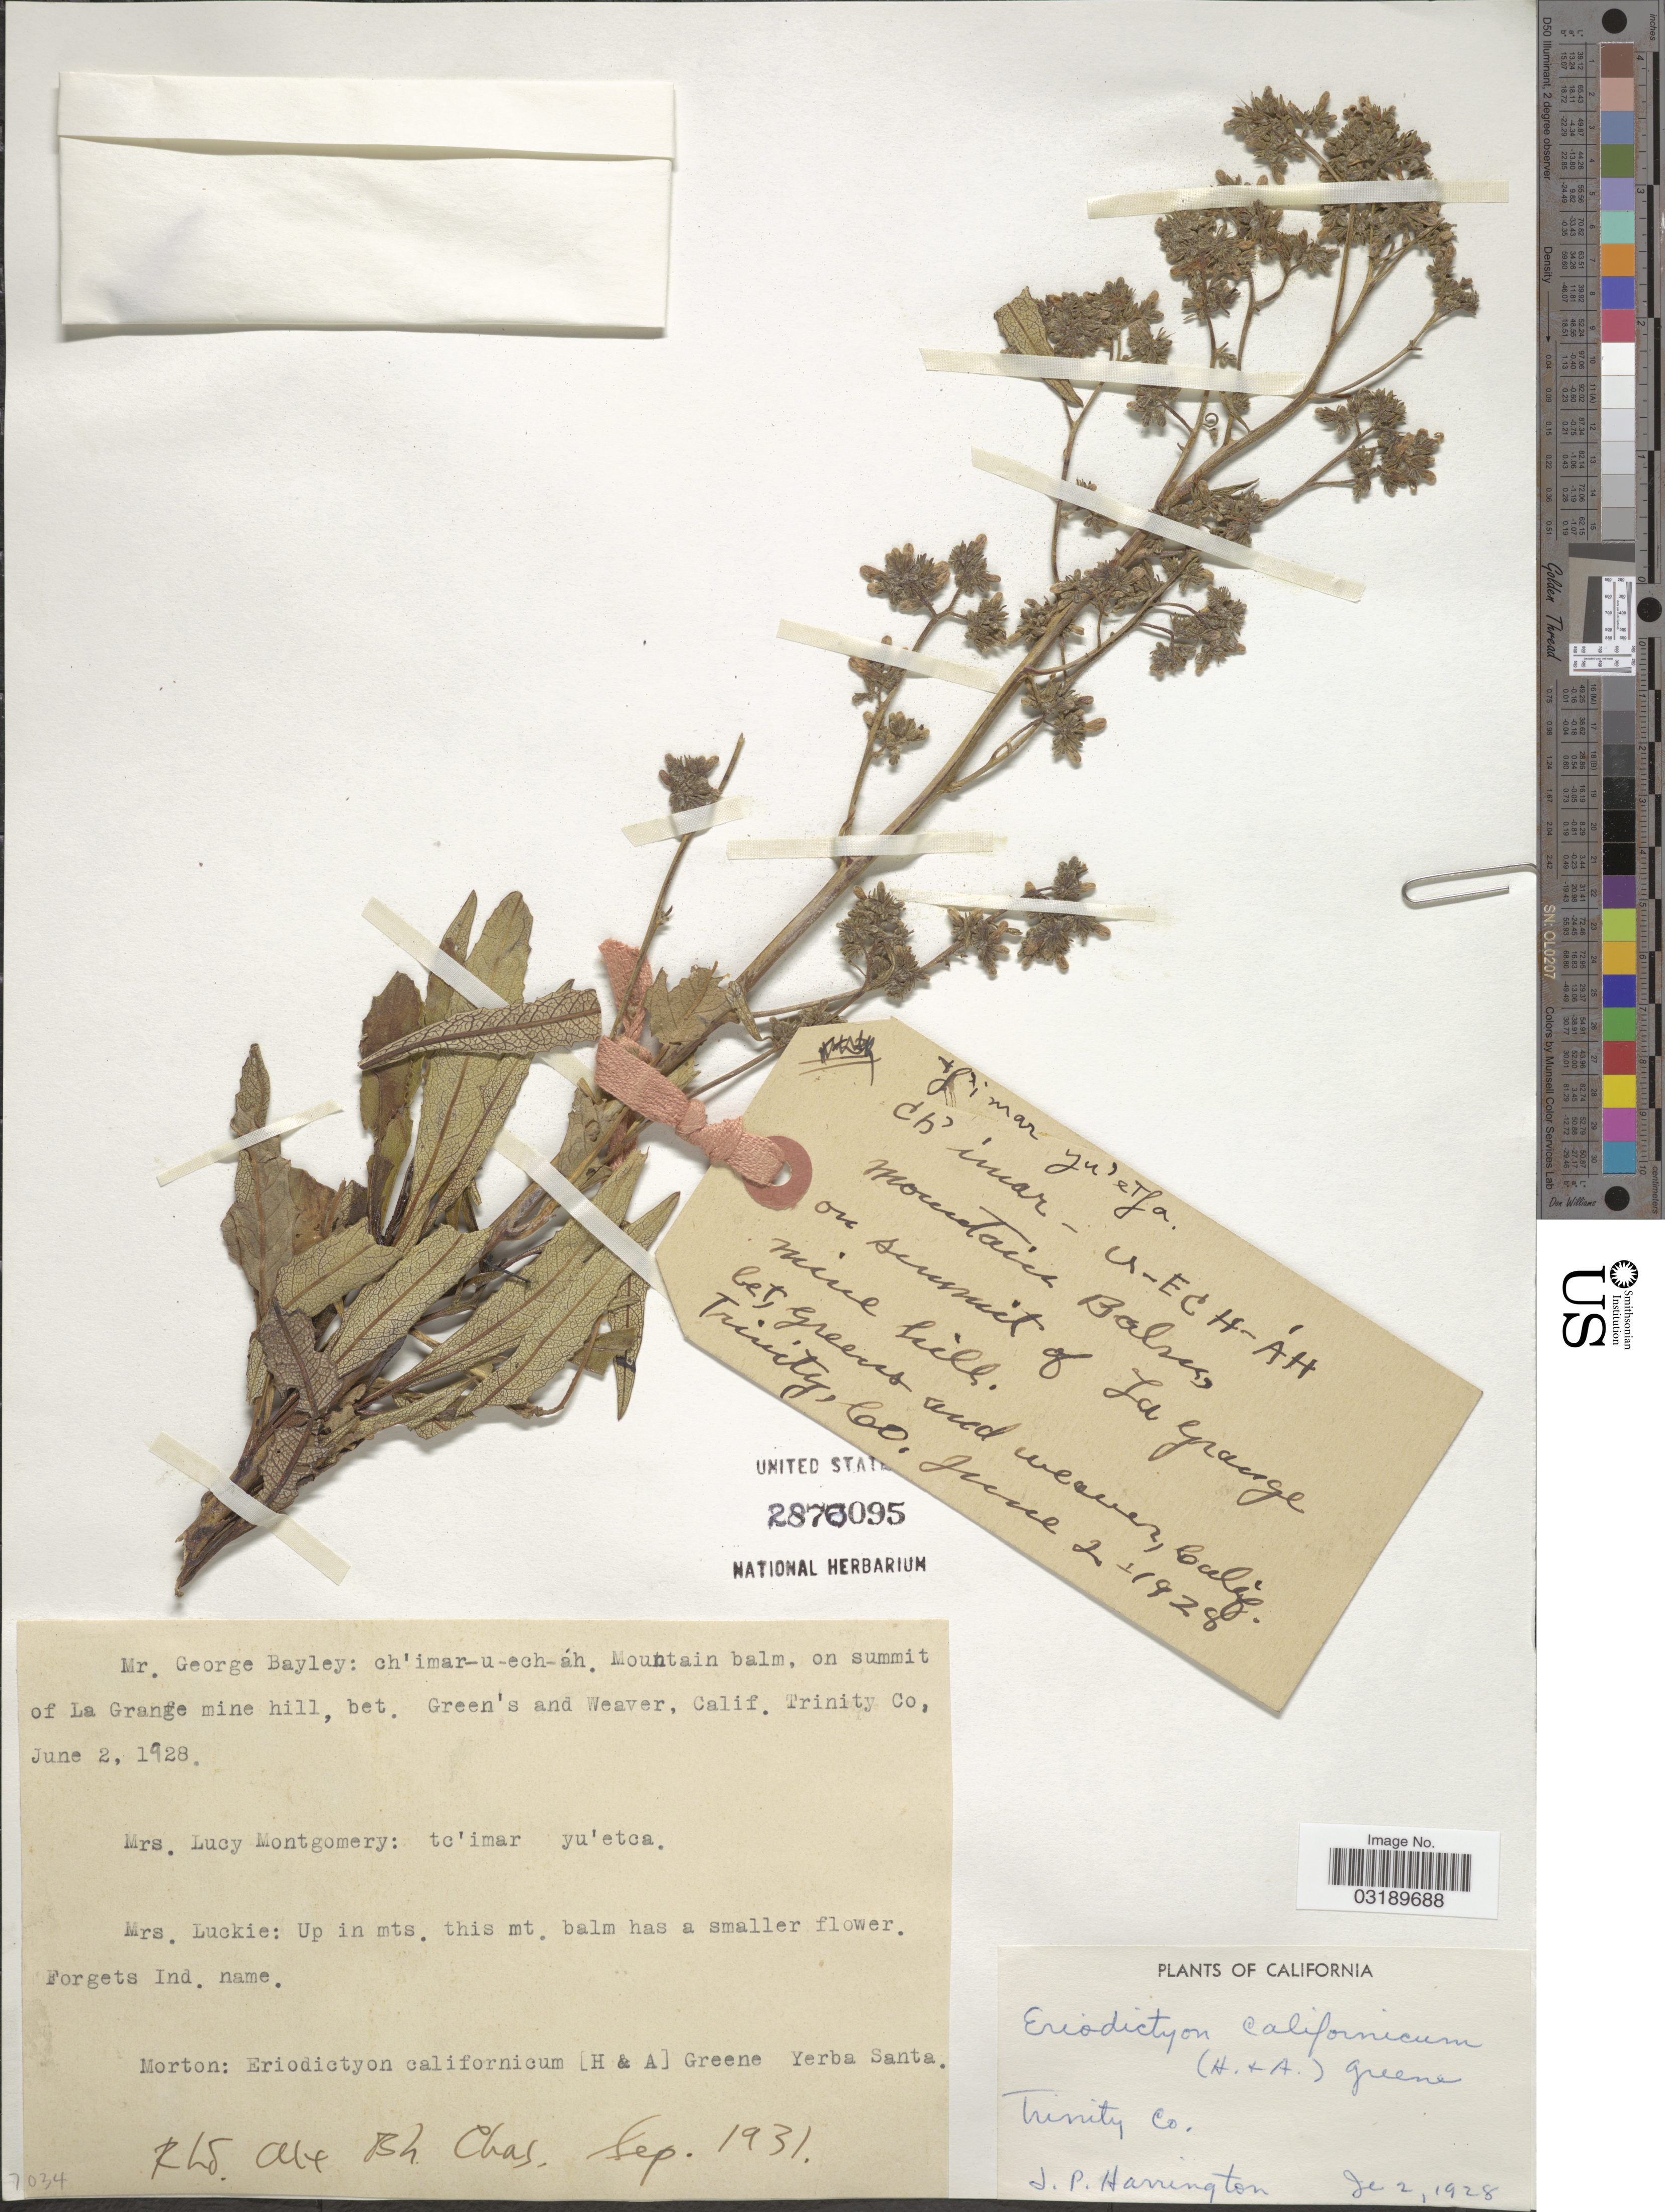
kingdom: Plantae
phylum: Tracheophyta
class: Magnoliopsida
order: Boraginales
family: Namaceae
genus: Eriodictyon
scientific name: Eriodictyon californicum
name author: (Hook. & Arn.) Torr.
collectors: J. Harrington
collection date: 1928-06-02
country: United States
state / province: California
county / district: Trinity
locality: Mr. George Bayley [unsure placement]. Mountain balm, on summit of La Grange mine hill, bet. Green's and Weaver, Trinity Co.